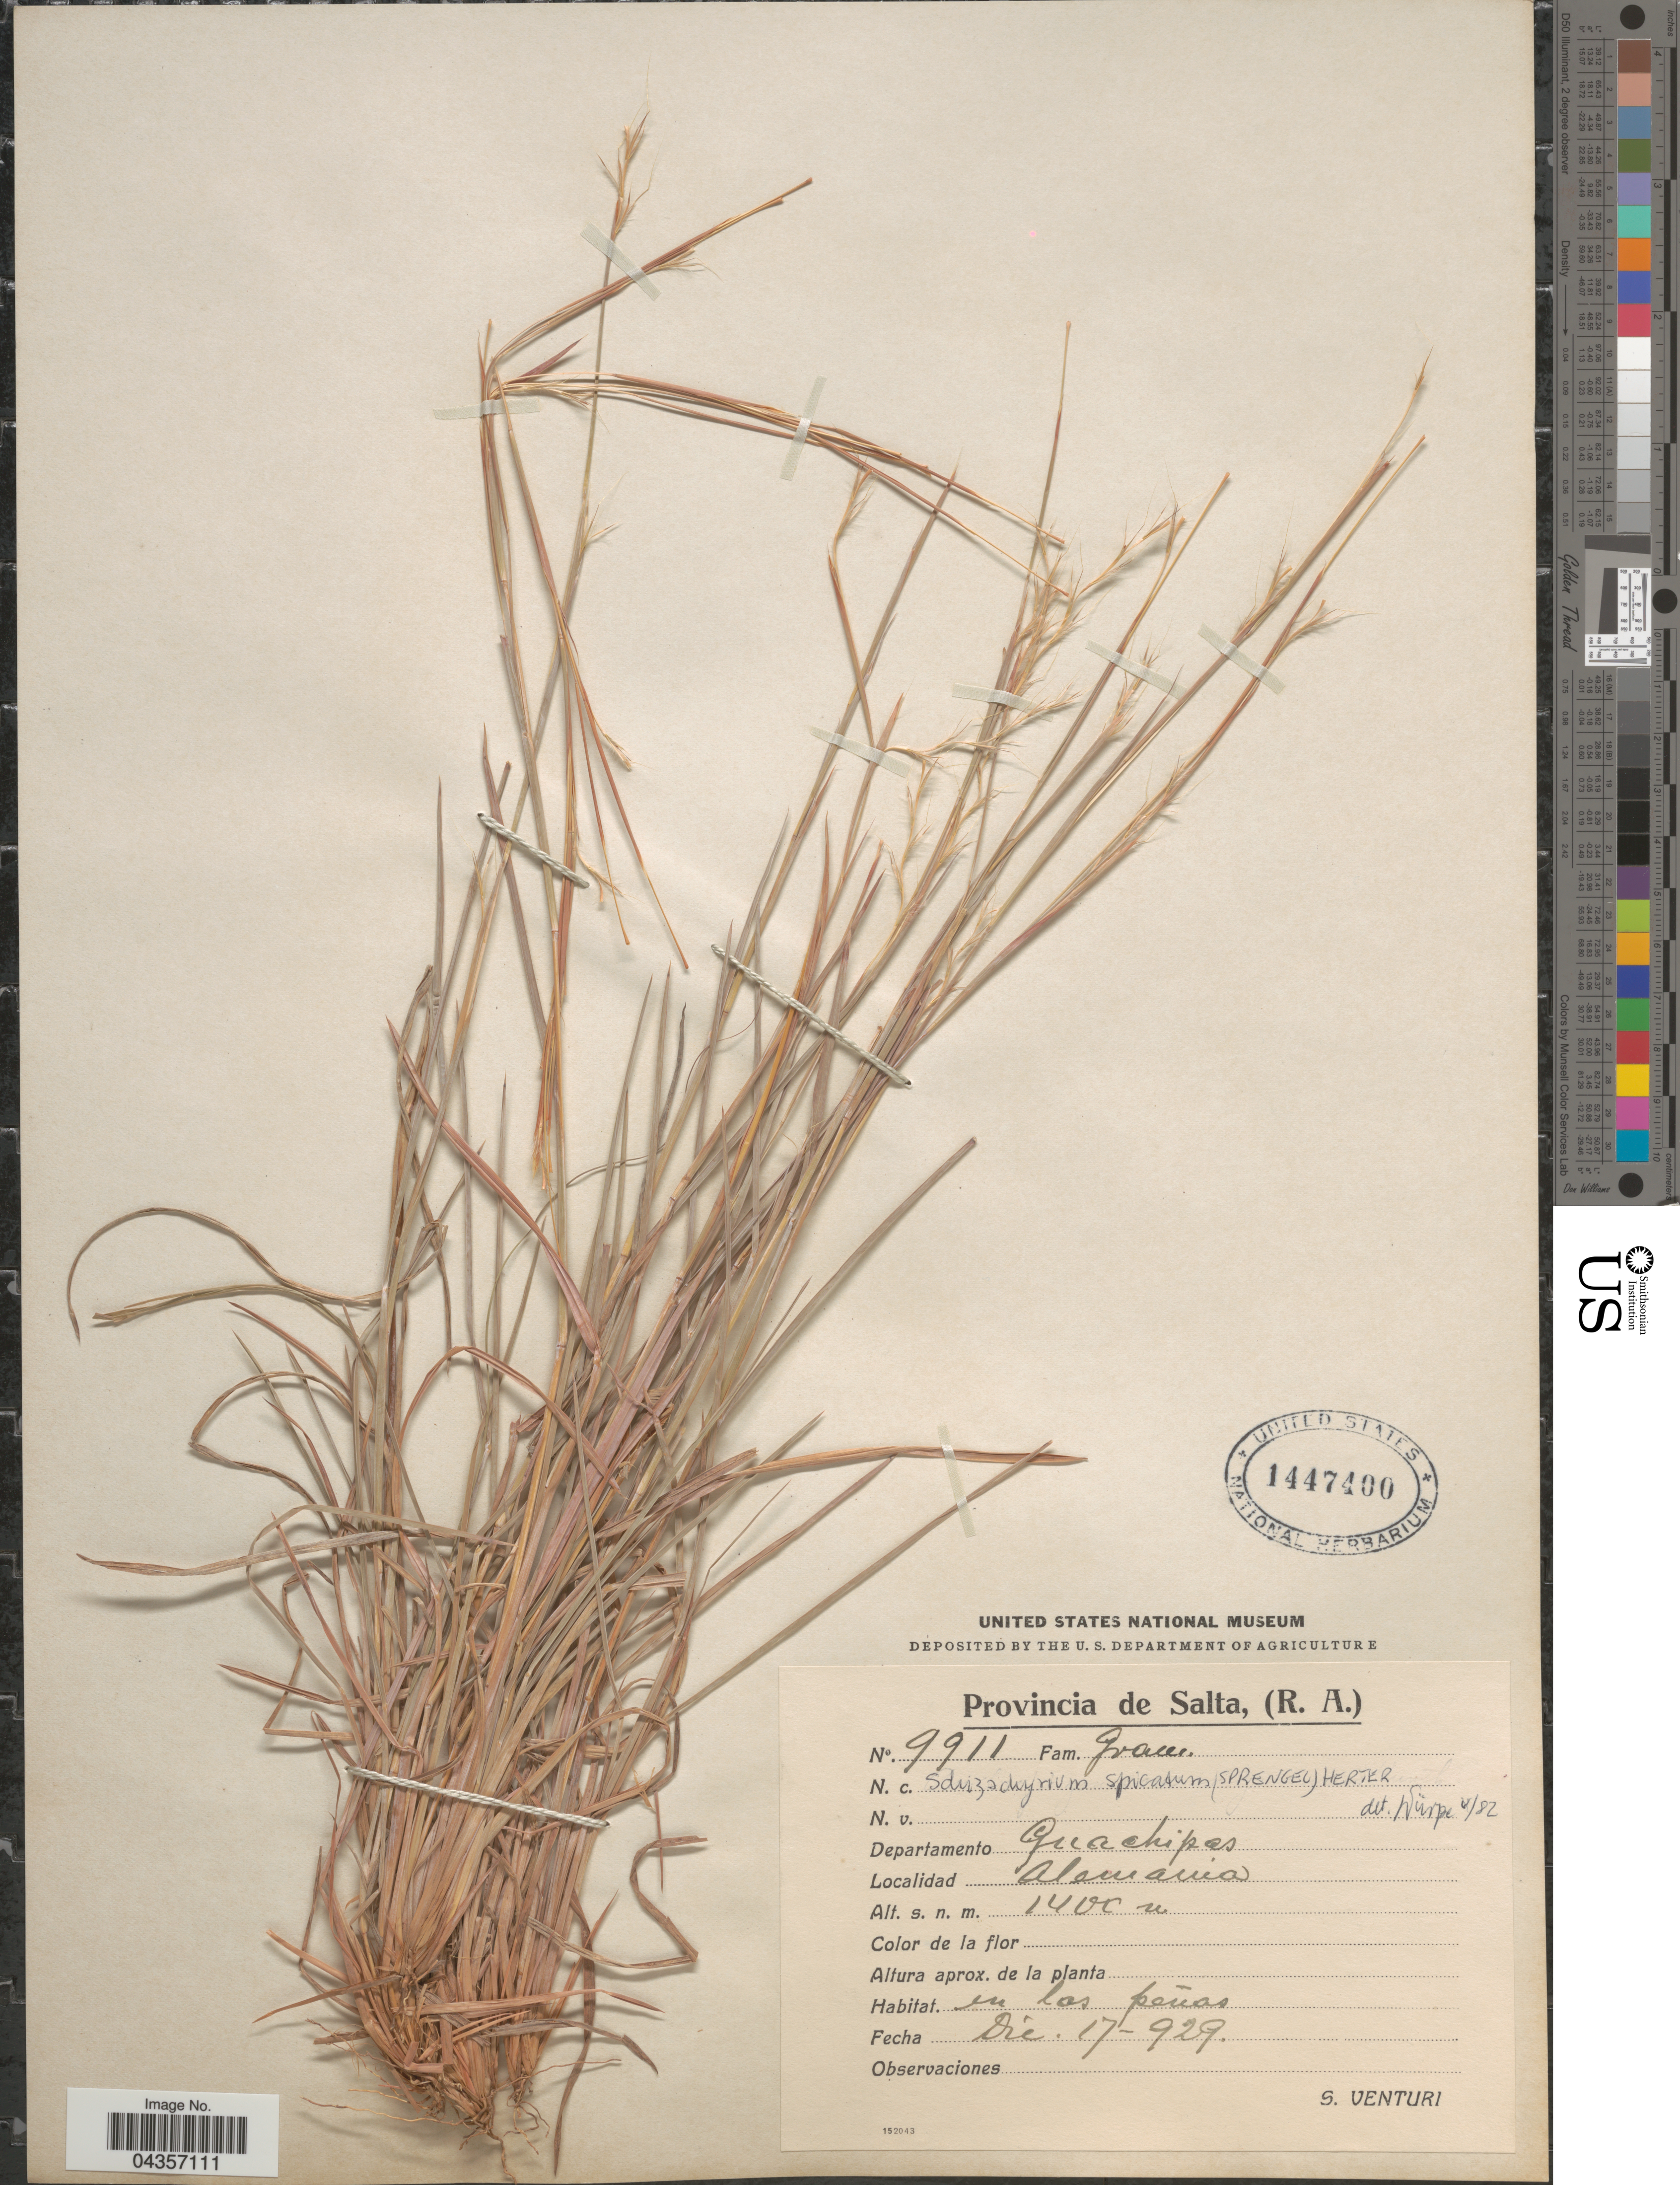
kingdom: Plantae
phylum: Tracheophyta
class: Liliopsida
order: Poales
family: Poaceae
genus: Schizachyrium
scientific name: Schizachyrium spicatum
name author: (Spreng.) Wipff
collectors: S. Venturi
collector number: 9911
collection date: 1929-12-17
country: Argentina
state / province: Salta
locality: Departamento Guachipas. Alemania.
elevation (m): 1400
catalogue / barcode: US 1447400